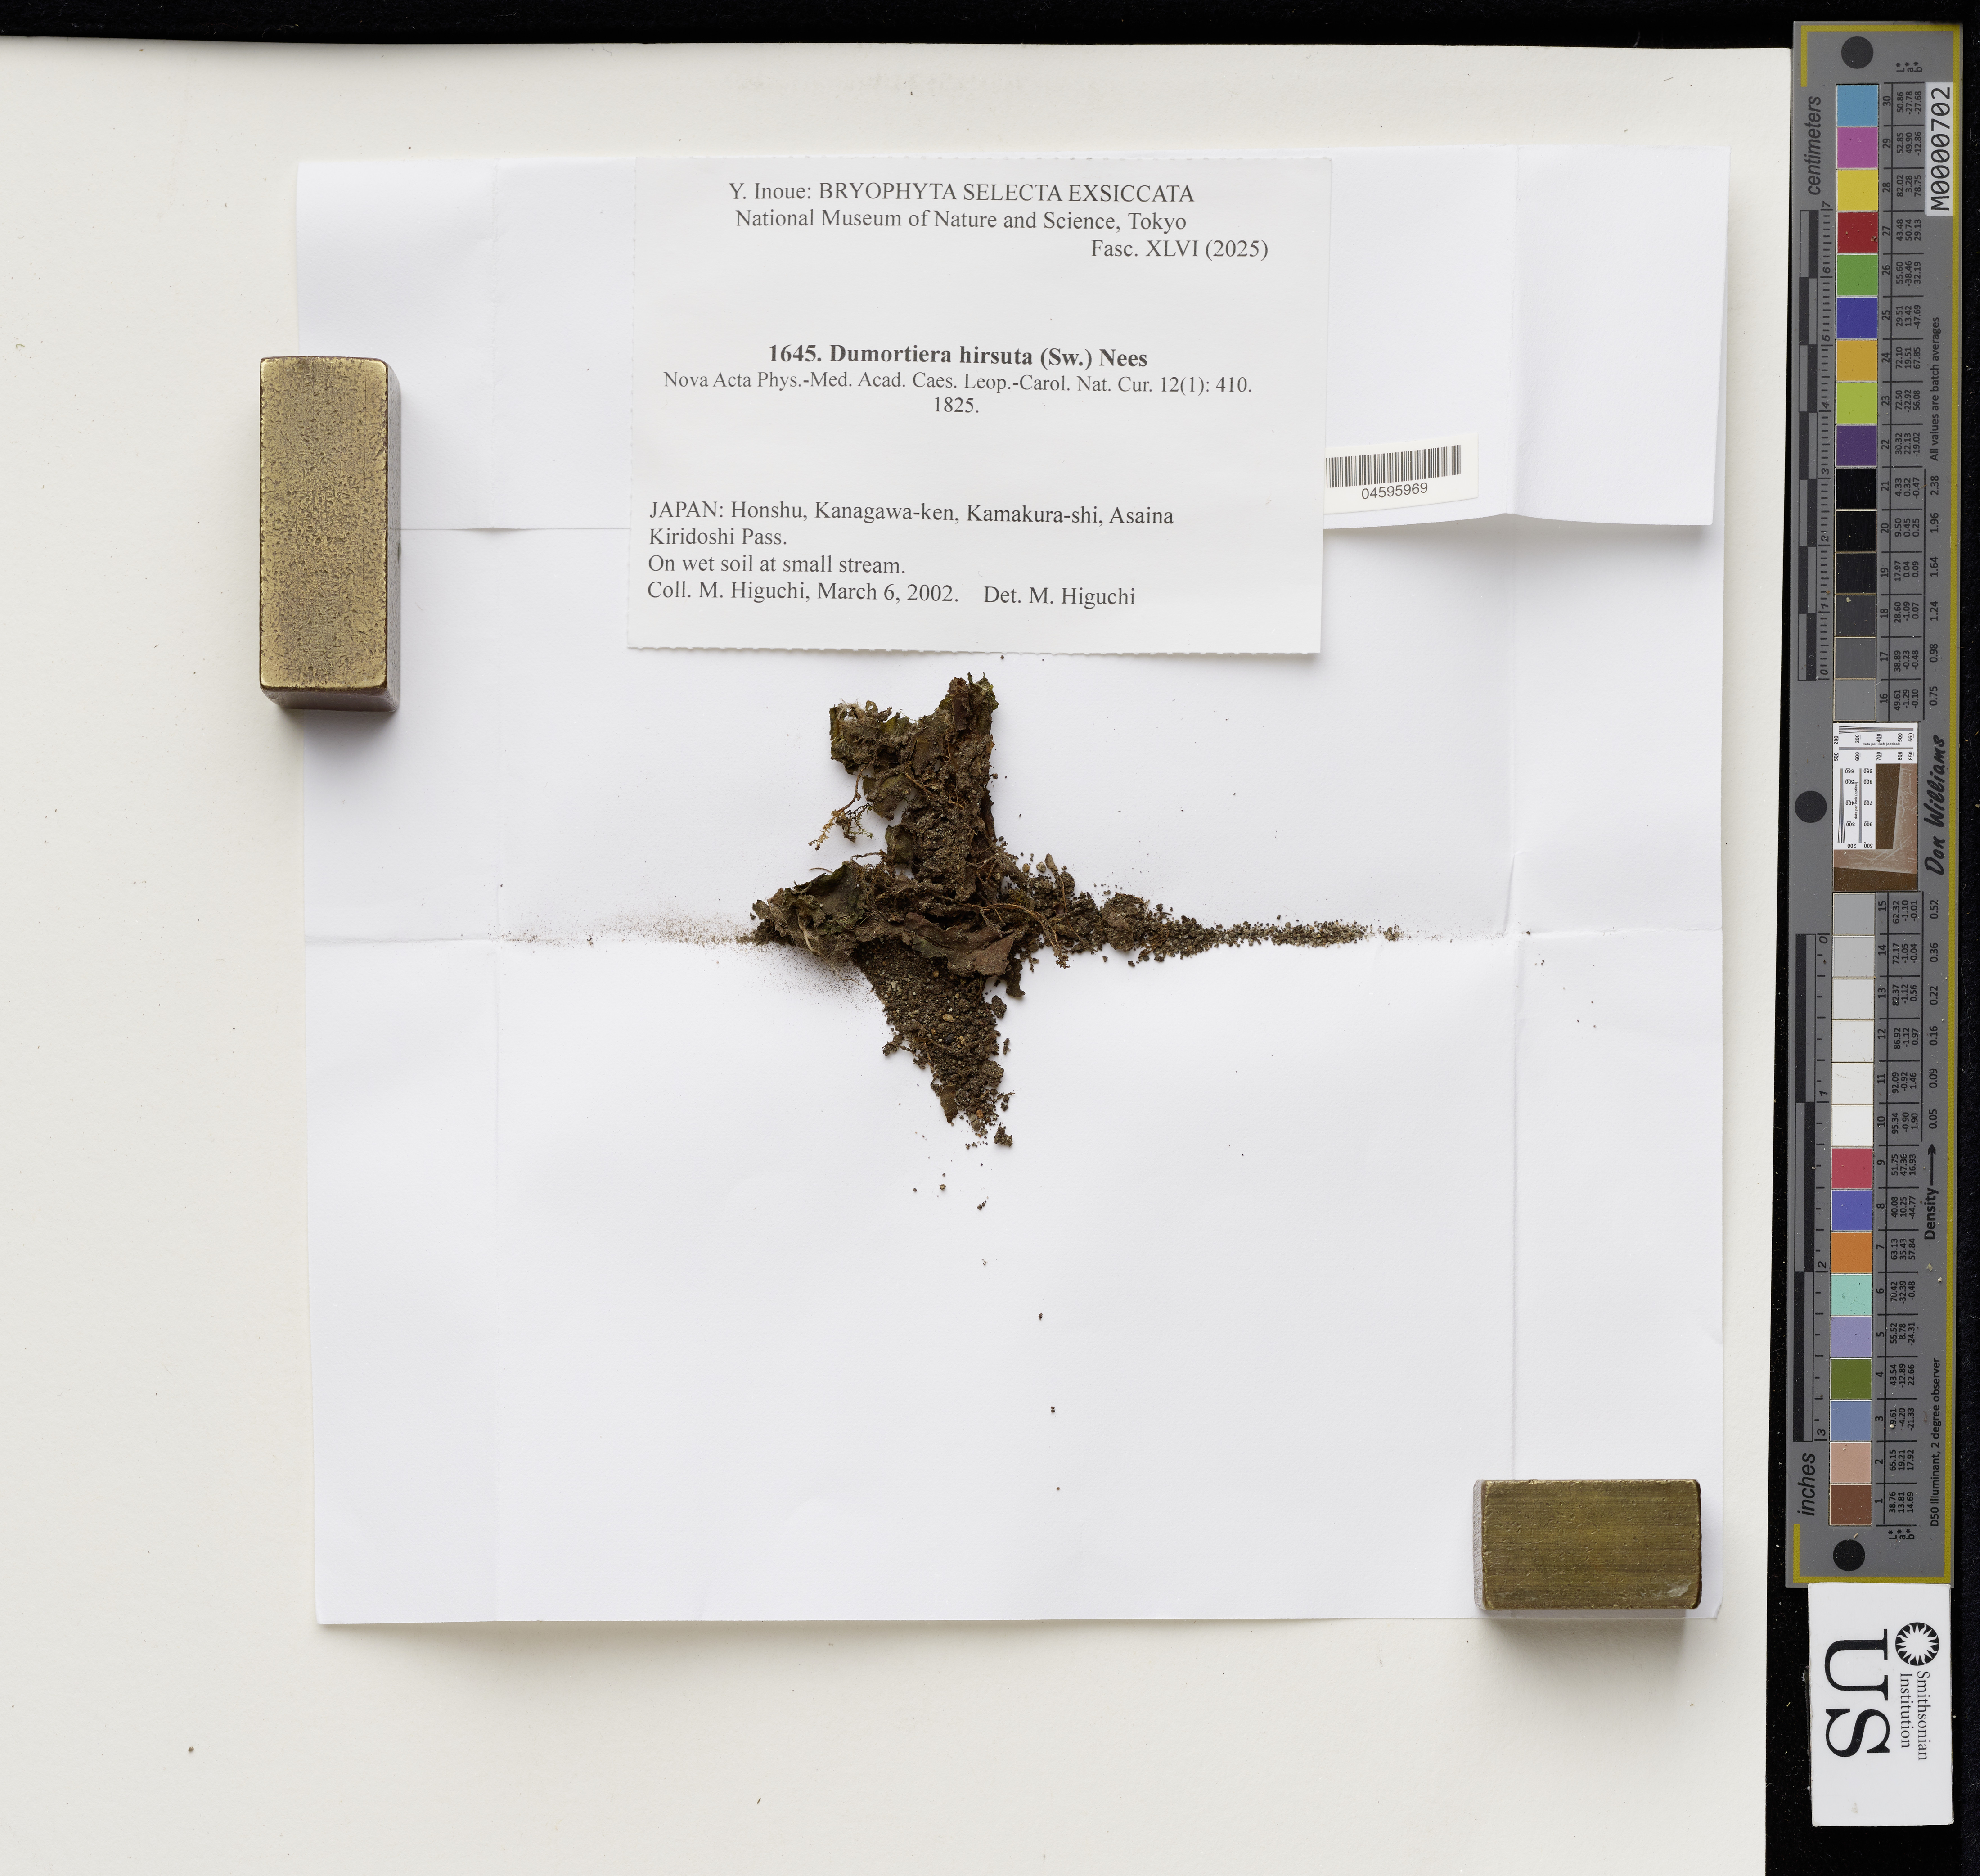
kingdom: Plantae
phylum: Marchantiophyta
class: Marchantiopsida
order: Marchantiales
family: Dumortieraceae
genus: Dumortiera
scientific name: Dumortiera hirsuta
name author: (Sw.) Nees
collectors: M. Higuchi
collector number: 1645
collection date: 2002-03-06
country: Japan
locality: Honshu, Kanagawa-ken, Kamakura-shi, Asaina Kiridoshi Pass.